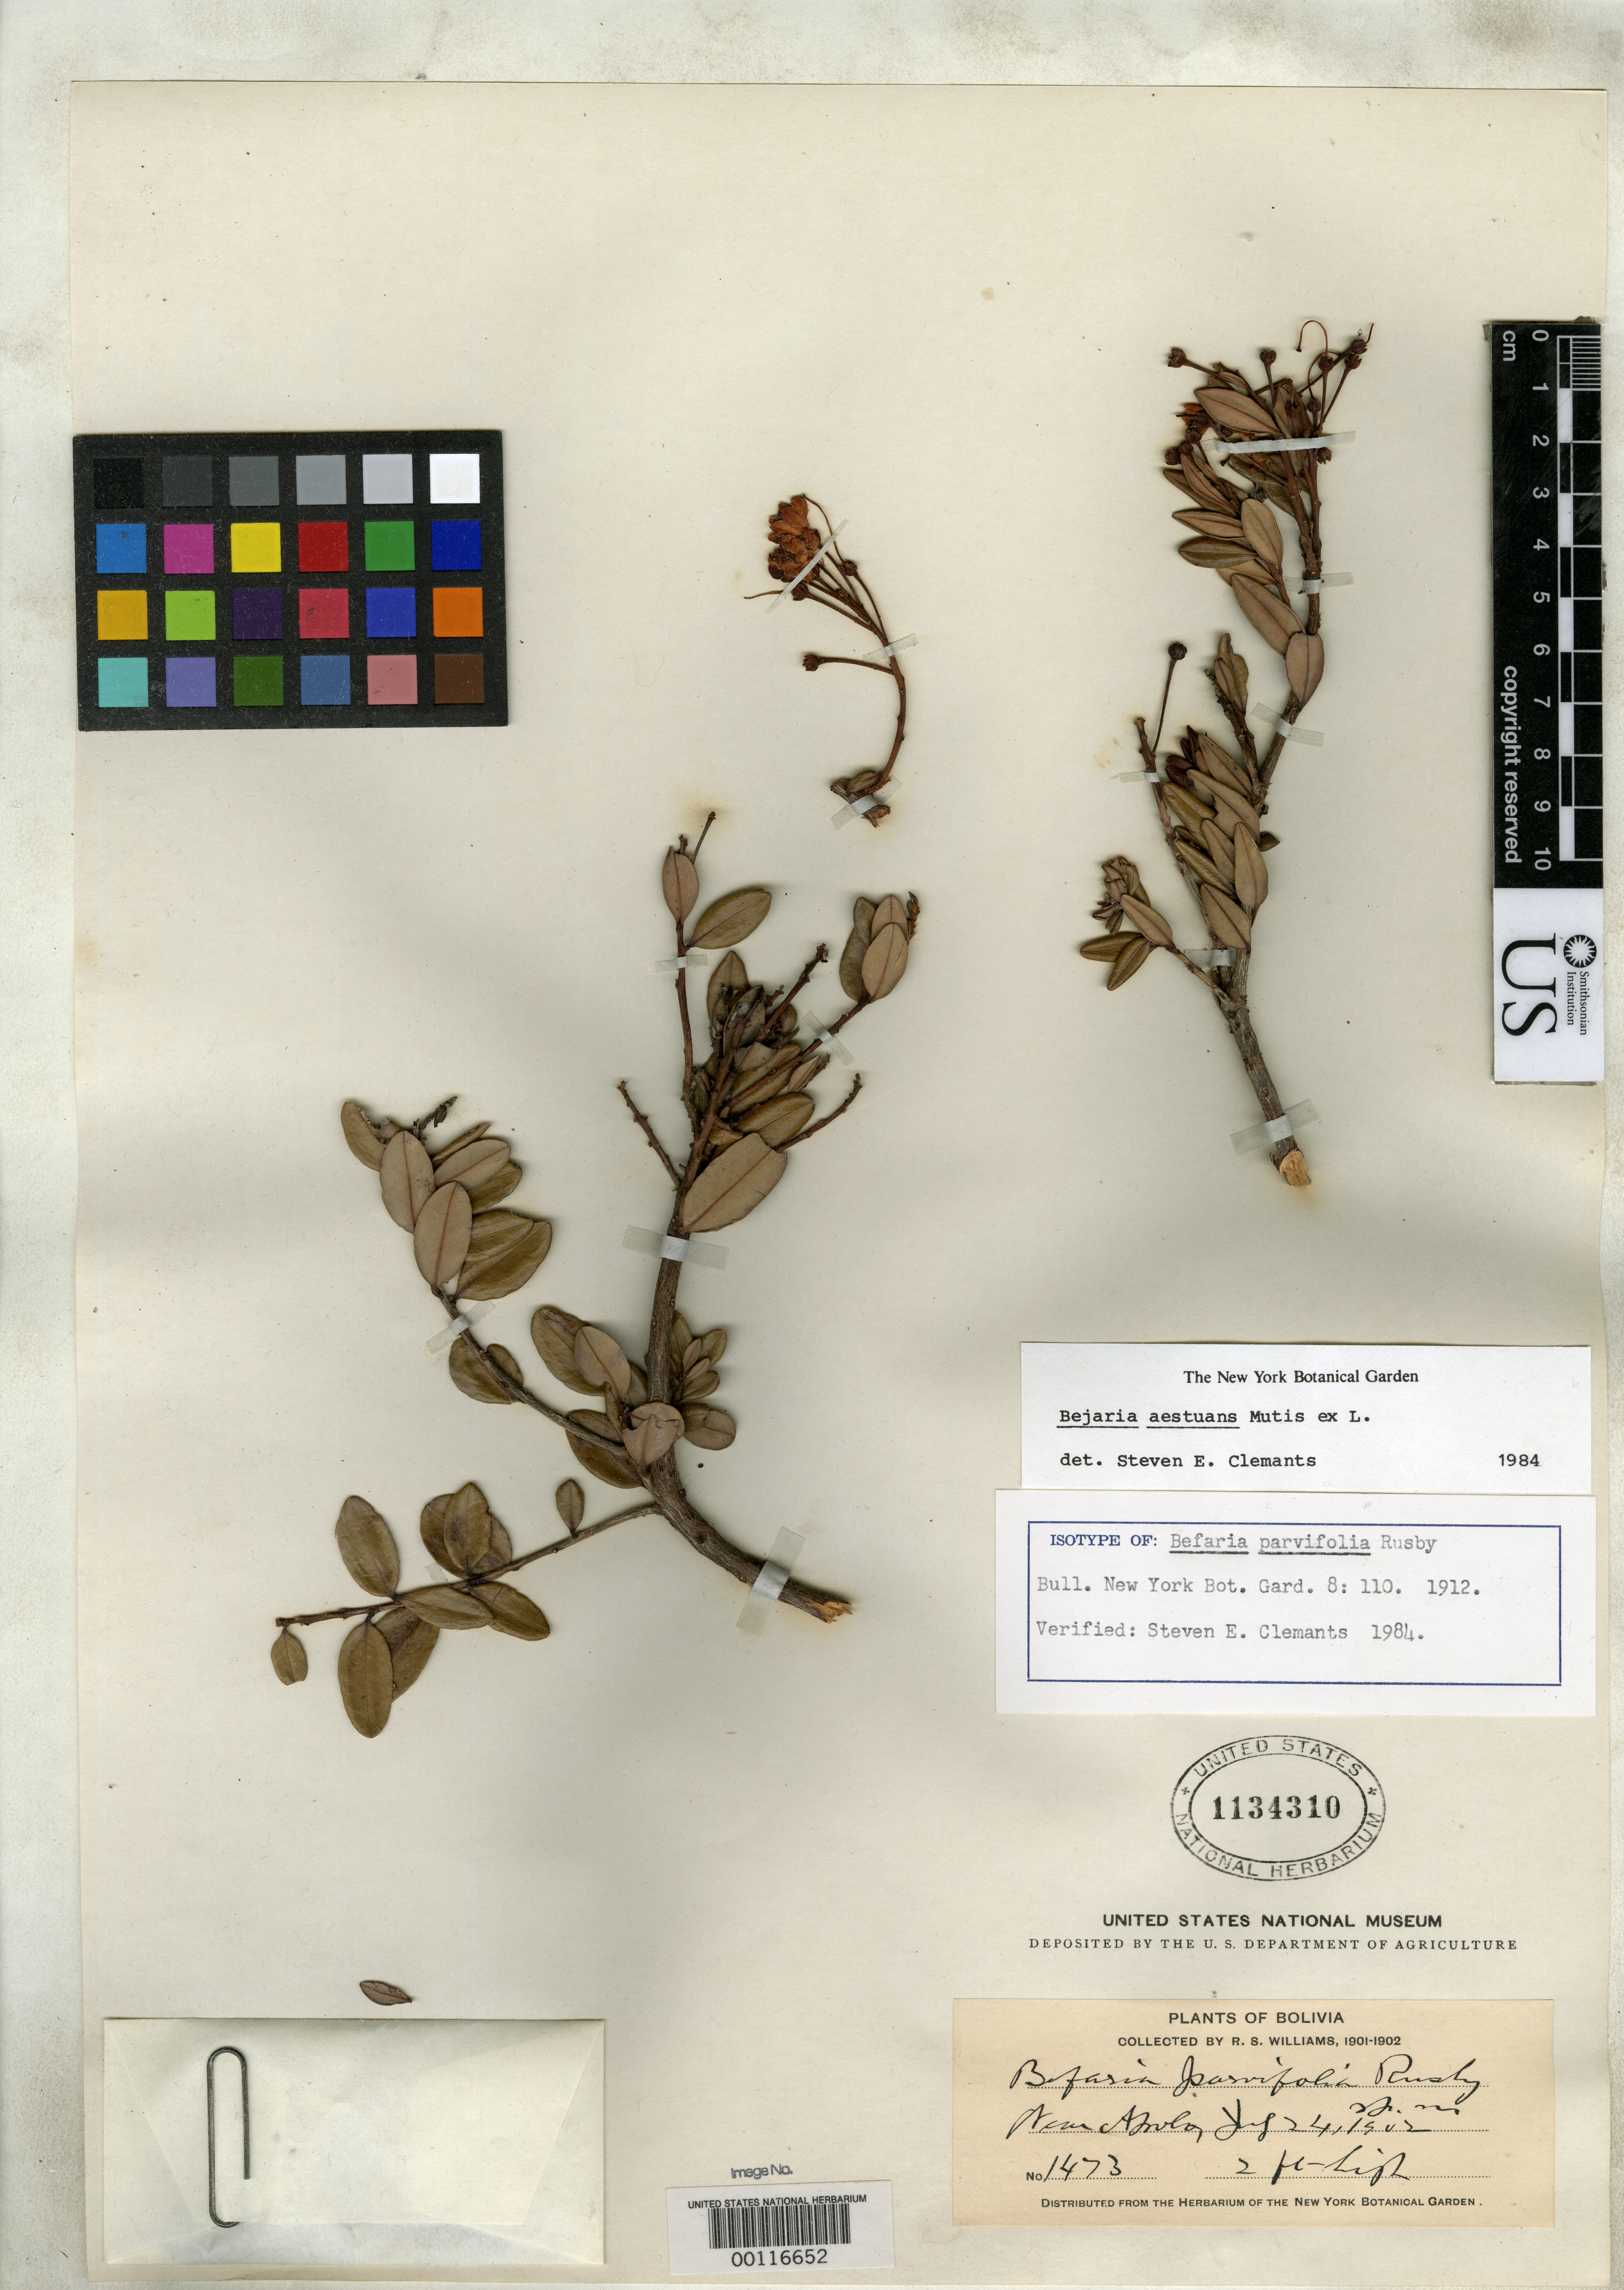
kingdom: Plantae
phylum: Tracheophyta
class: Magnoliopsida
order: Ericales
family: Ericaceae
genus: Befaria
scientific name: Befaria parvifolia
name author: Rusby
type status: Isotype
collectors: R. S. Williams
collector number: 1473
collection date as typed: Jul. 25, 1902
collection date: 1902-07-25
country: Bolivia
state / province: La Paz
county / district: Franz Tamayo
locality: Near Apolo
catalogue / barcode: US 1134310